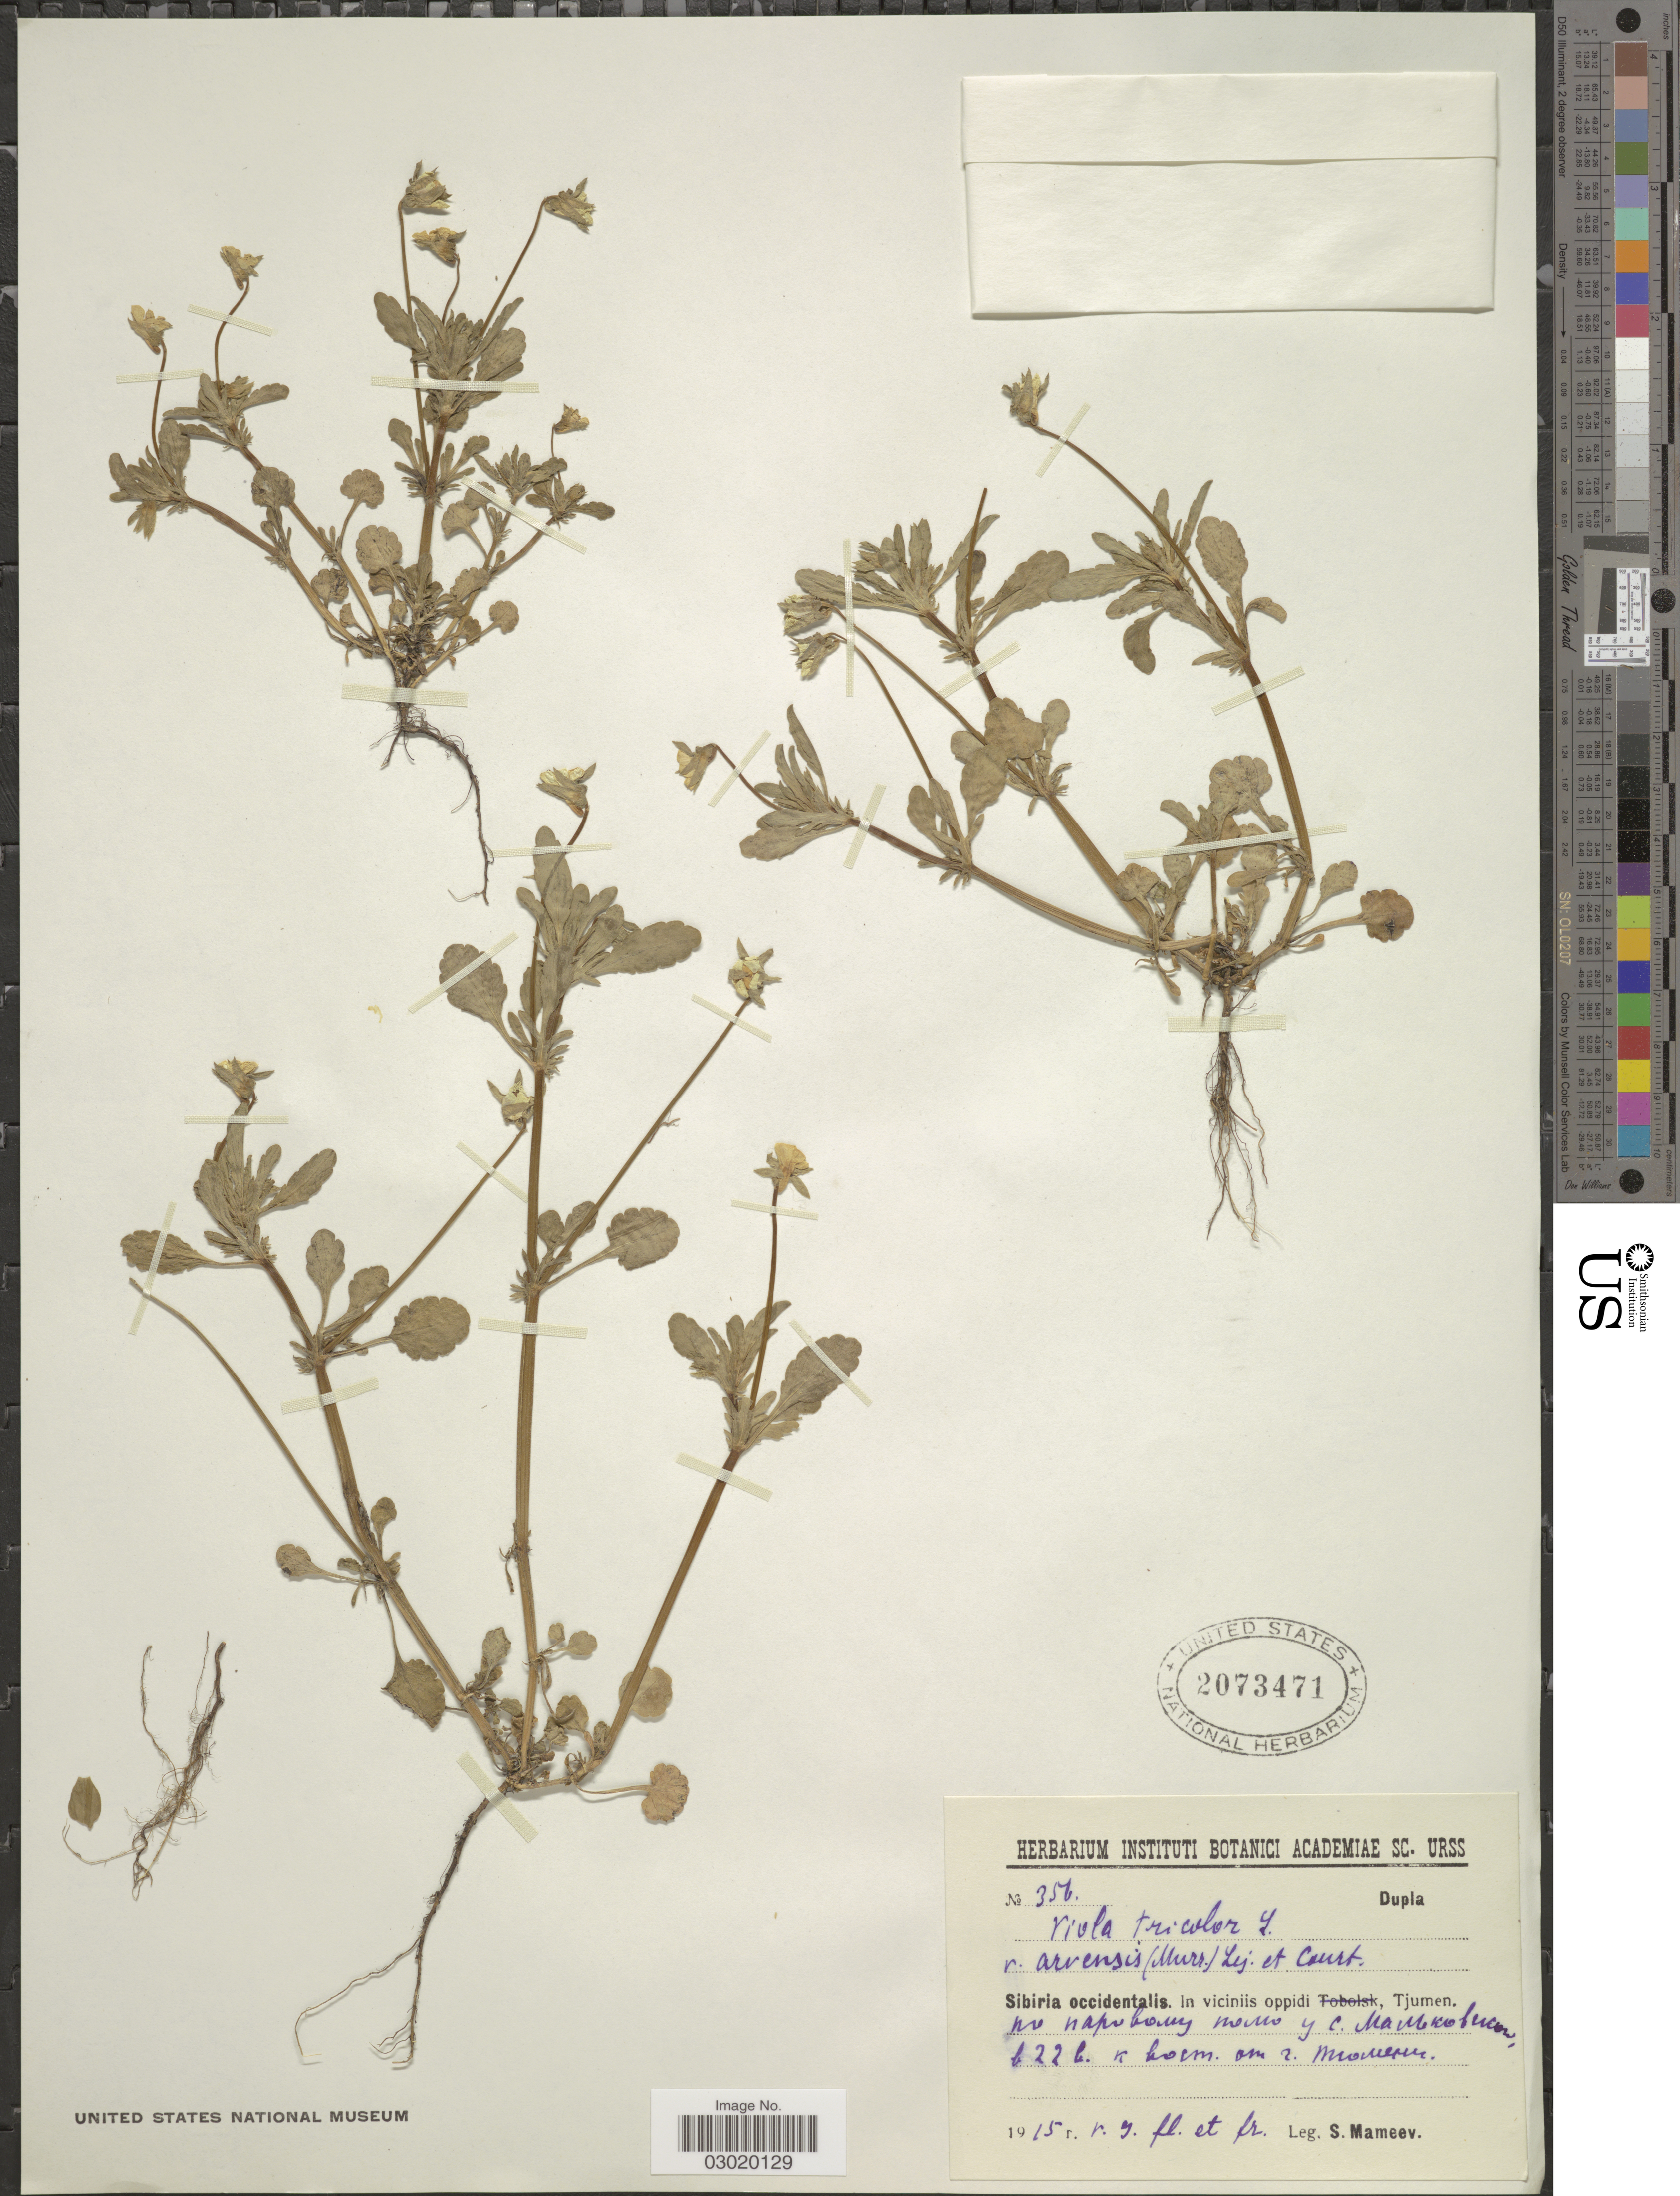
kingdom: Plantae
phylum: Tracheophyta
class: Magnoliopsida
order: Malpighiales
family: Violaceae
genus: Viola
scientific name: Viola tricolor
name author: L.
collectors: S. Mameev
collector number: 356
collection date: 1915-05-09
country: Russian Federation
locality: Sibiria occidentalis, In viciniis oppidi, Tjumen.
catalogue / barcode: US 2073471